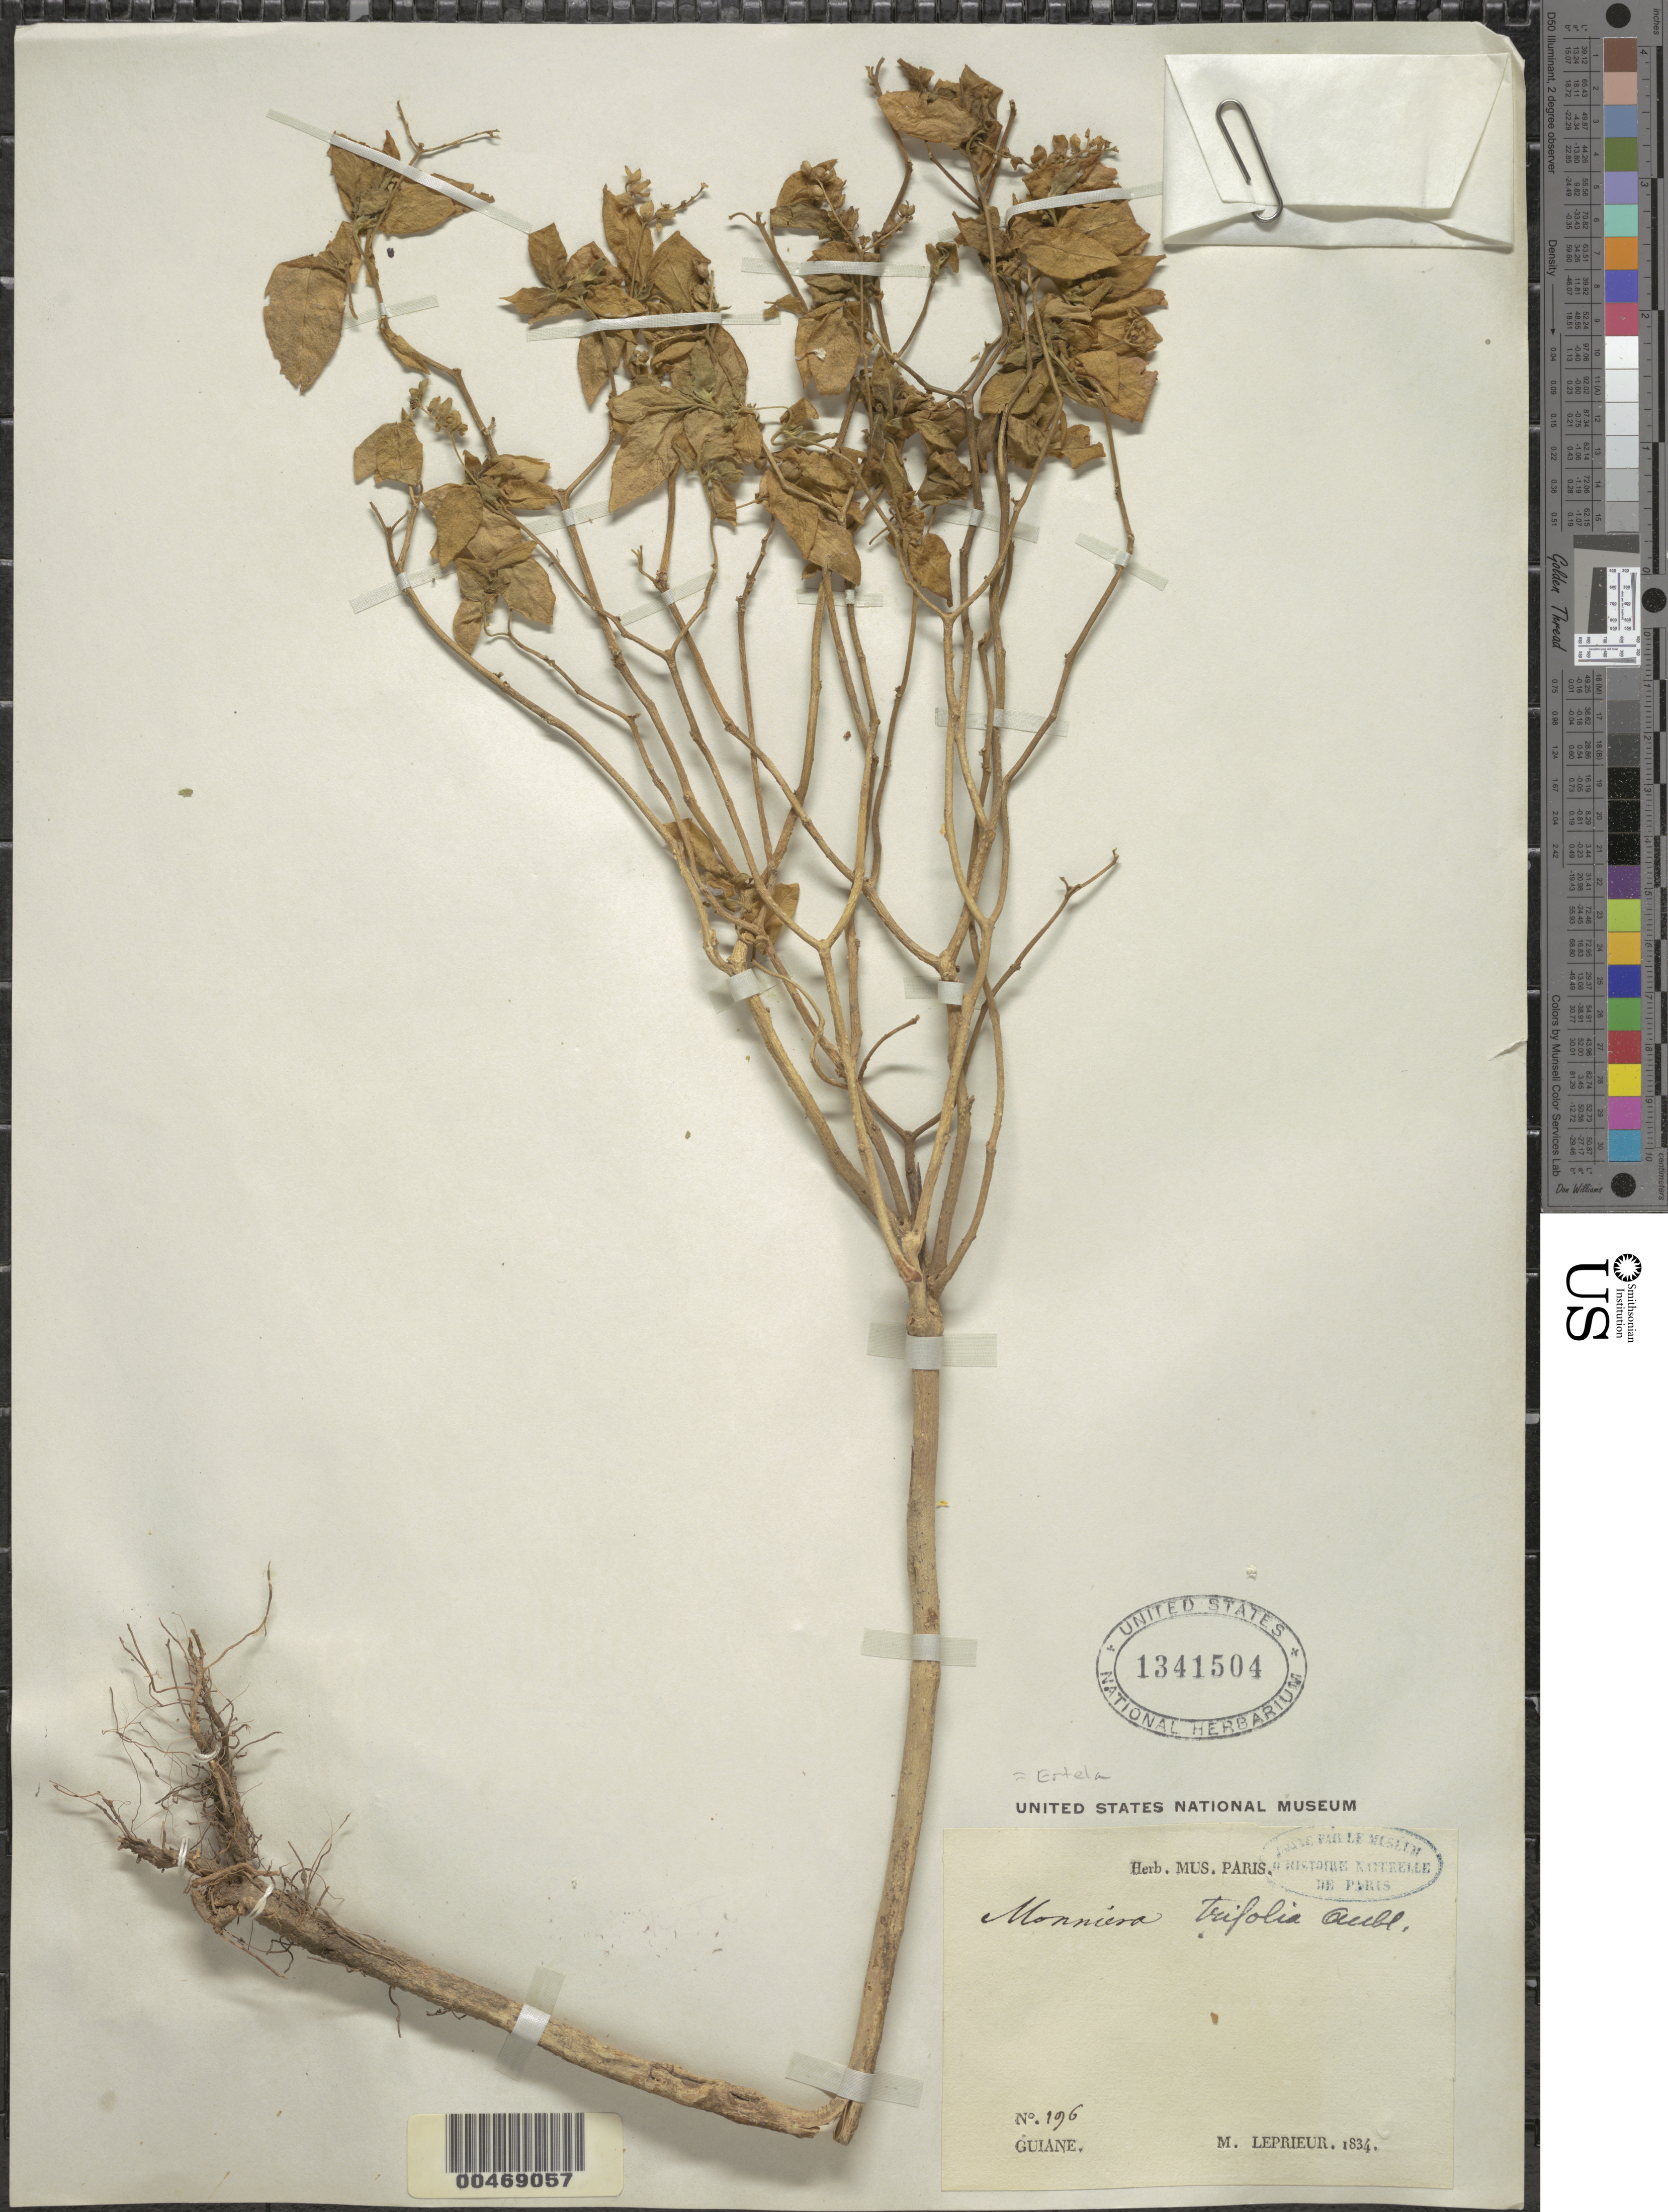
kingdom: Plantae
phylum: Tracheophyta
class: Magnoliopsida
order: Sapindales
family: Rutaceae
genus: Ertela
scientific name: Ertela trifolia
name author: (L.) Kuntze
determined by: Strong, Mark T., (BOT), Smithsonian Institution - National Museum of Natural History (UNITED STATES)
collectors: F. M. R. Leprieur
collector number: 196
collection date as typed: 1834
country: French Guiana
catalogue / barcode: US 1341504